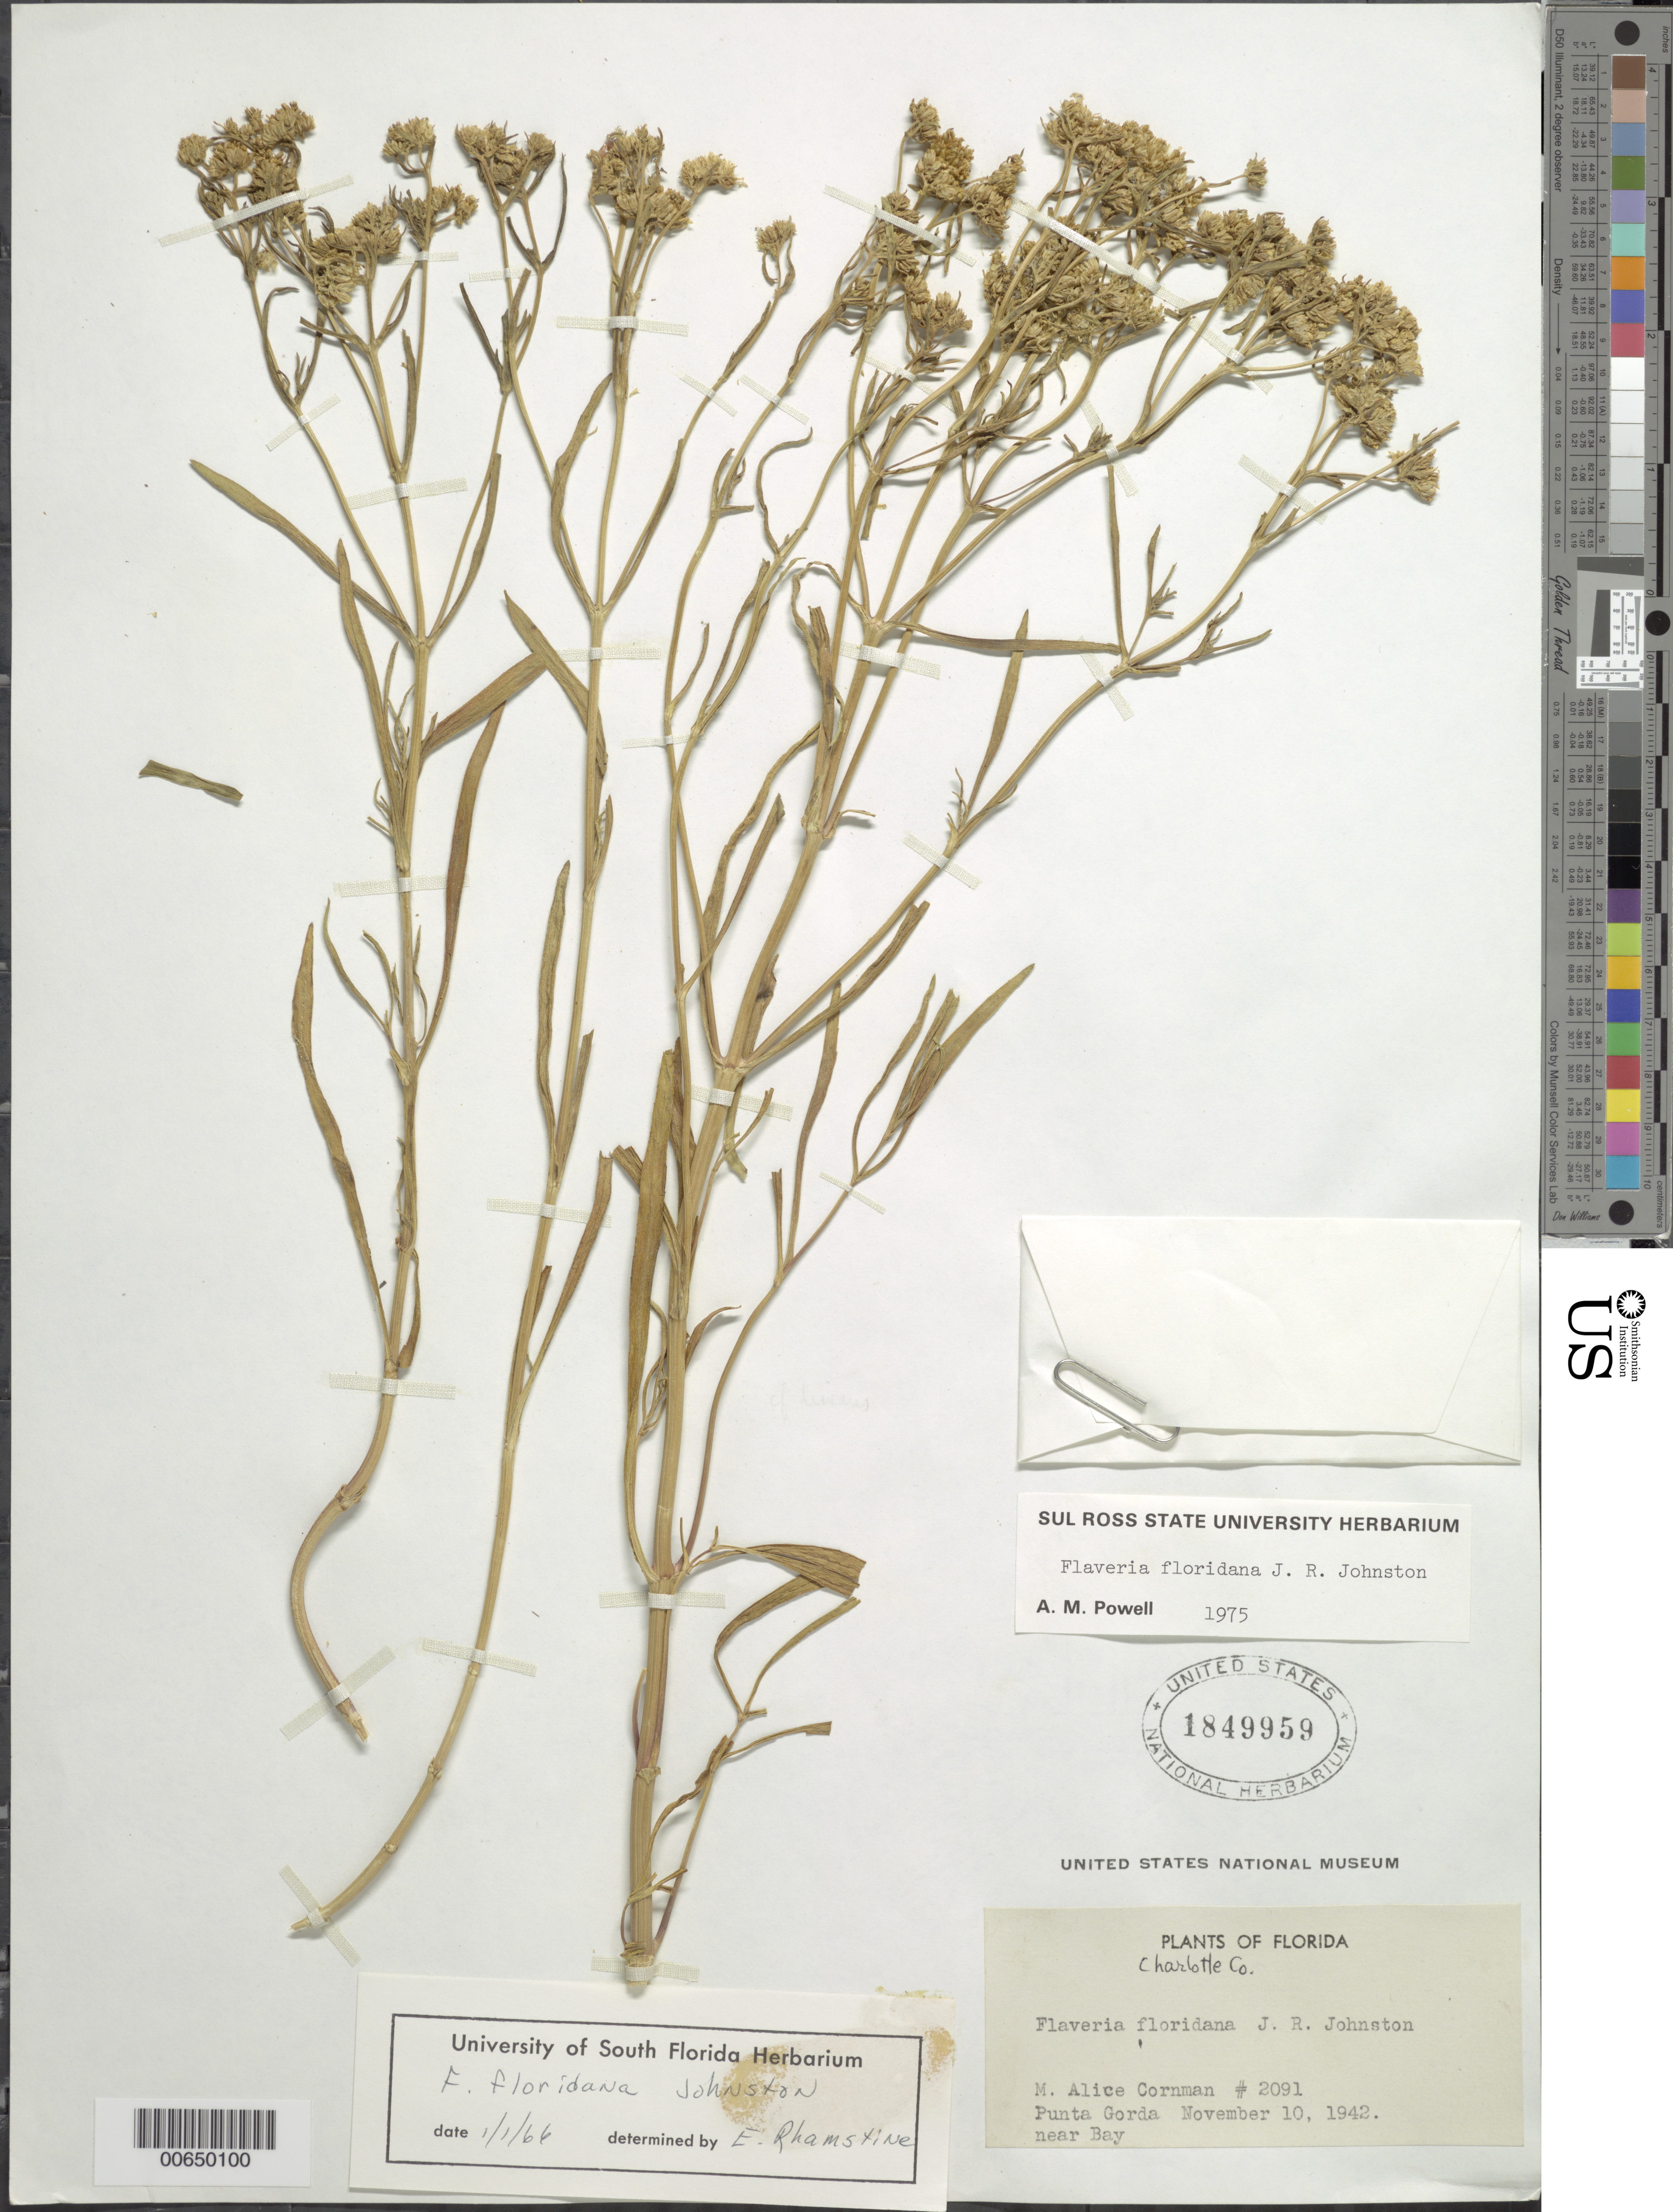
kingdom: Plantae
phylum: Tracheophyta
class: Magnoliopsida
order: Asterales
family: Asteraceae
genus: Flaveria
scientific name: Flaveria floridana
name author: J.R. Johnst.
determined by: Rhamstine, E.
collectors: M. Cornman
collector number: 2091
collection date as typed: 11 Oct 1942 or 10 Nov 1942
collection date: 1942-10-11 or 1942-11-10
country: United States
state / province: Florida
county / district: Charlotte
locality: Punta Gorda area near bay.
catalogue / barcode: US 1849959